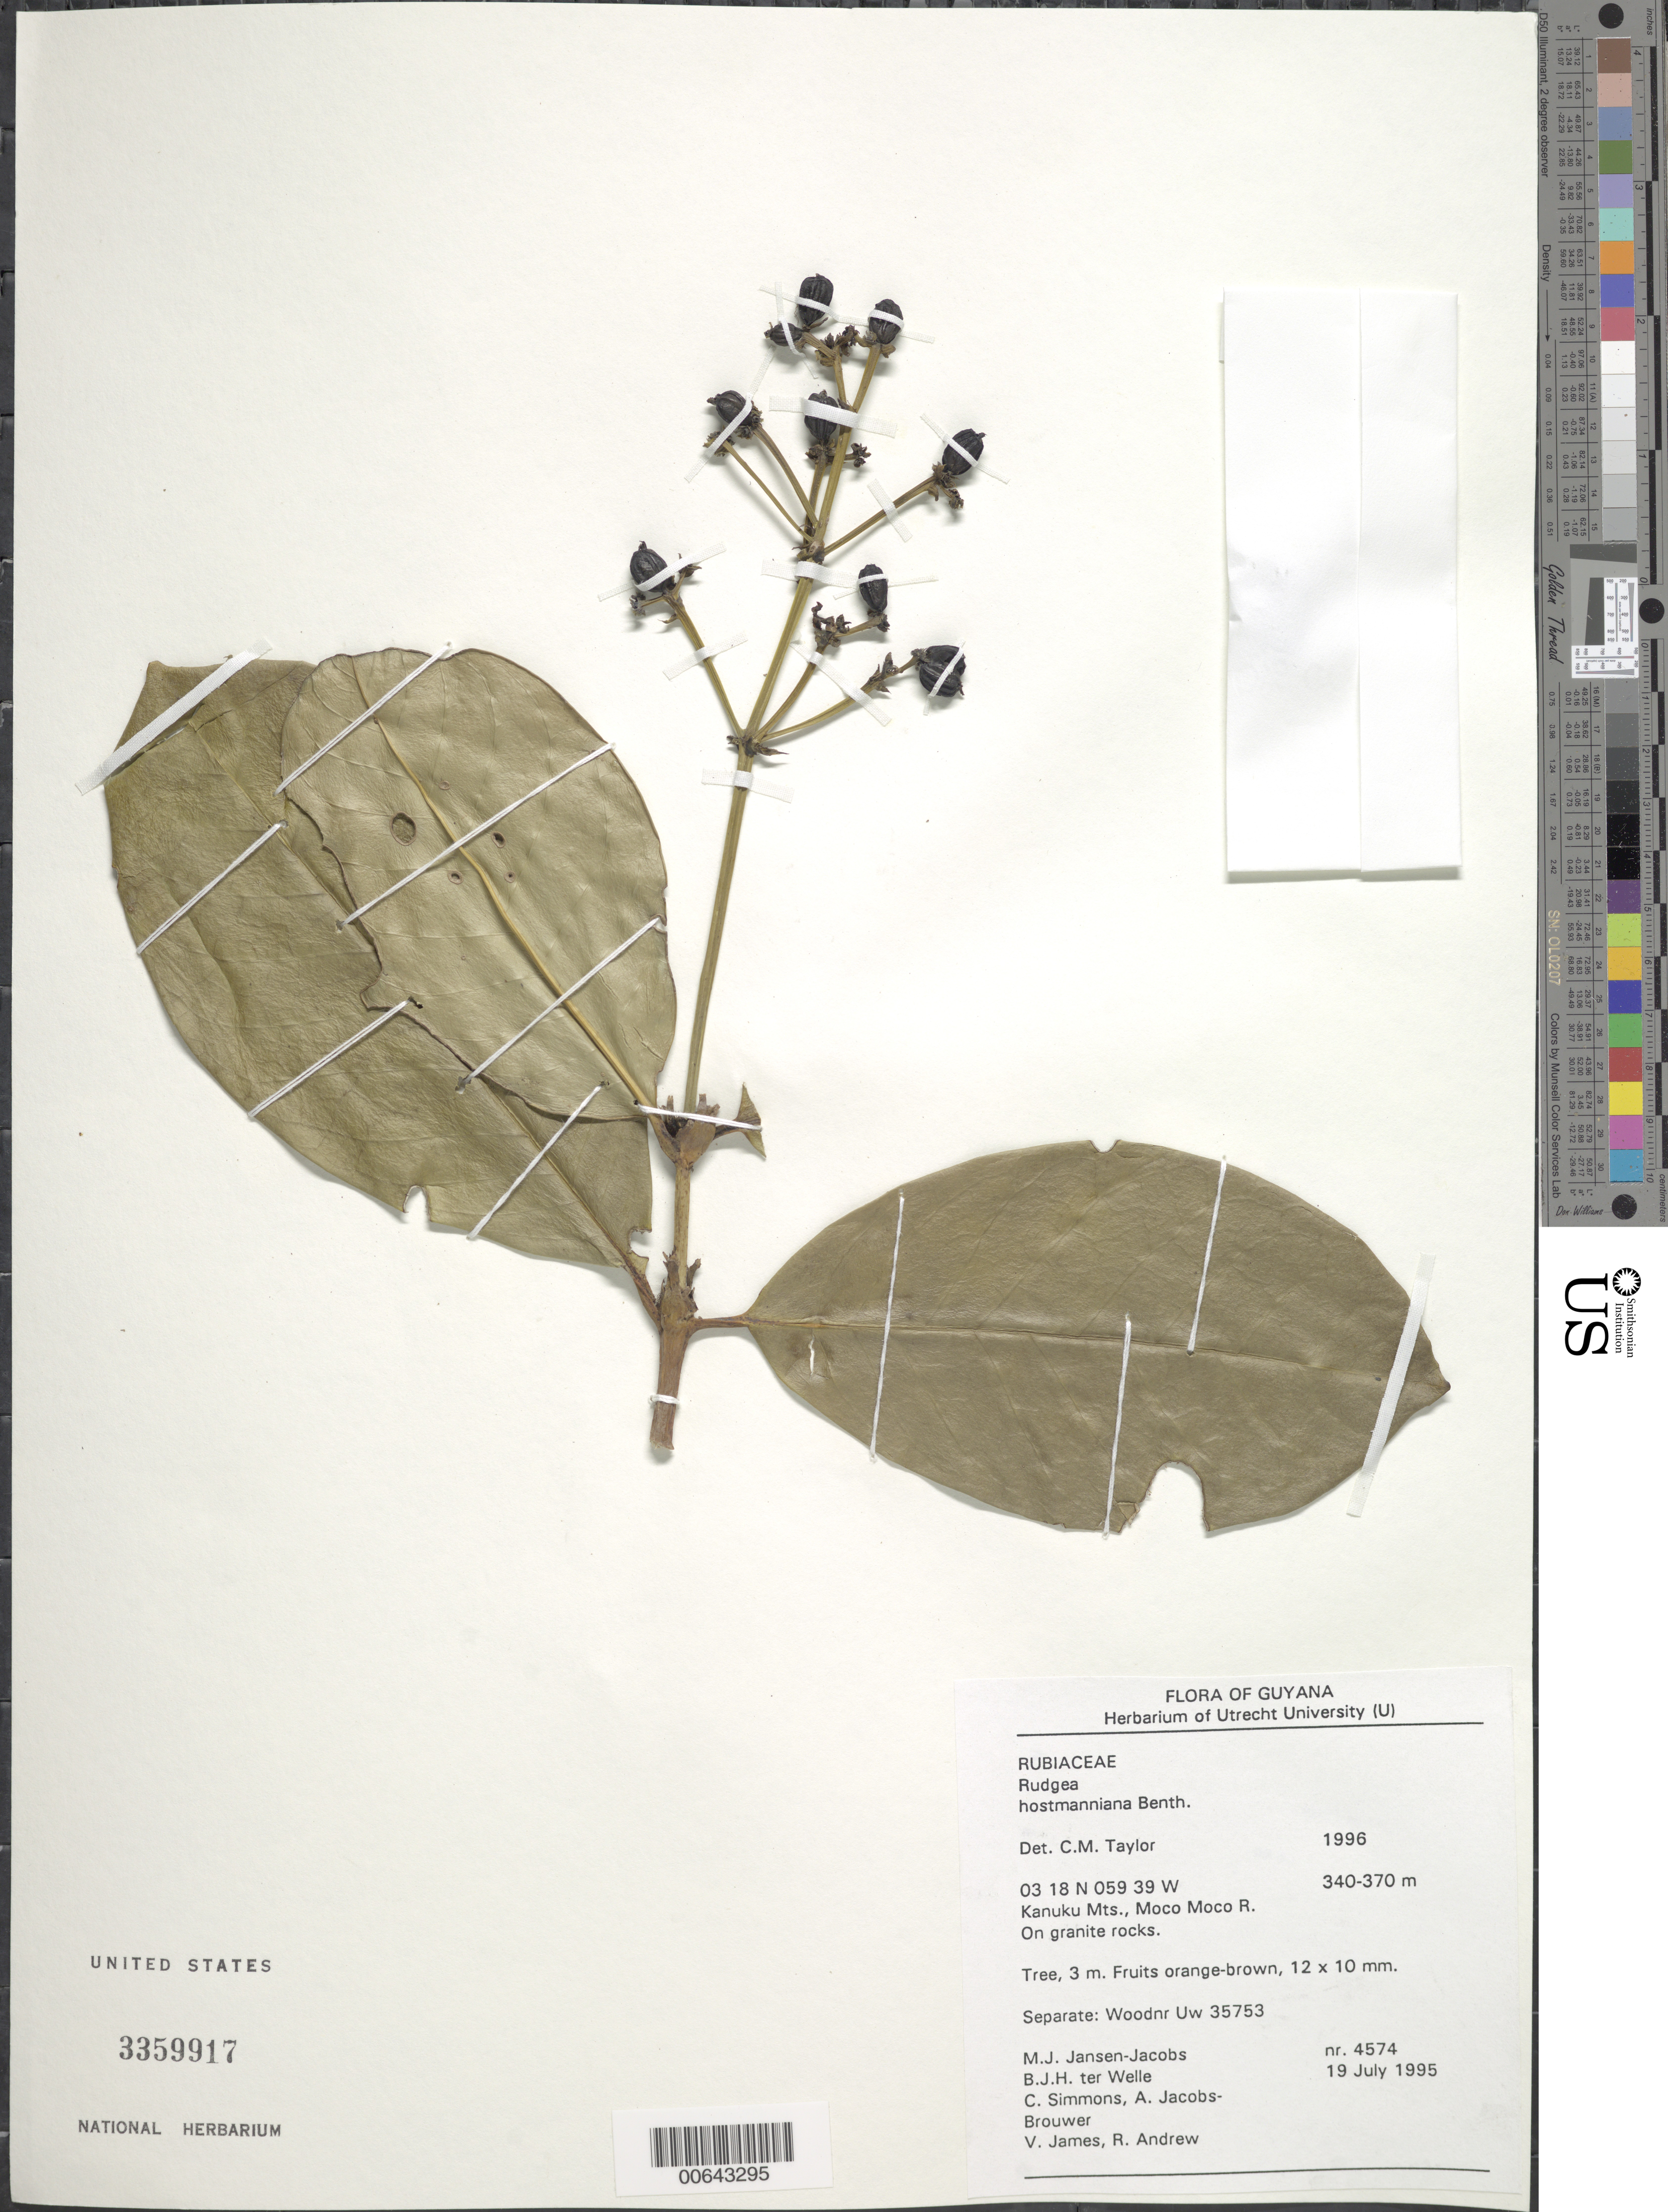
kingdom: Plantae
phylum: Tracheophyta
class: Magnoliopsida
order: Gentianales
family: Rubiaceae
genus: Rudgea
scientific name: Rudgea hostmanniana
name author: Benth.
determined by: Taylor, Charlotte M.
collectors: M. J. Jansen-Jacobs, B. Welle, C. Simmons, A. Jacobs-Brouwer, V. James & R. Andrew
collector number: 4574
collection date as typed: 19-Jul-95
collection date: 1995-07-19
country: Guyana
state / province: U. Takutu-U. Essequibo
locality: Moco Moco River, Kanuku Mts.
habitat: Granite rocks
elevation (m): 340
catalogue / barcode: US 3359917